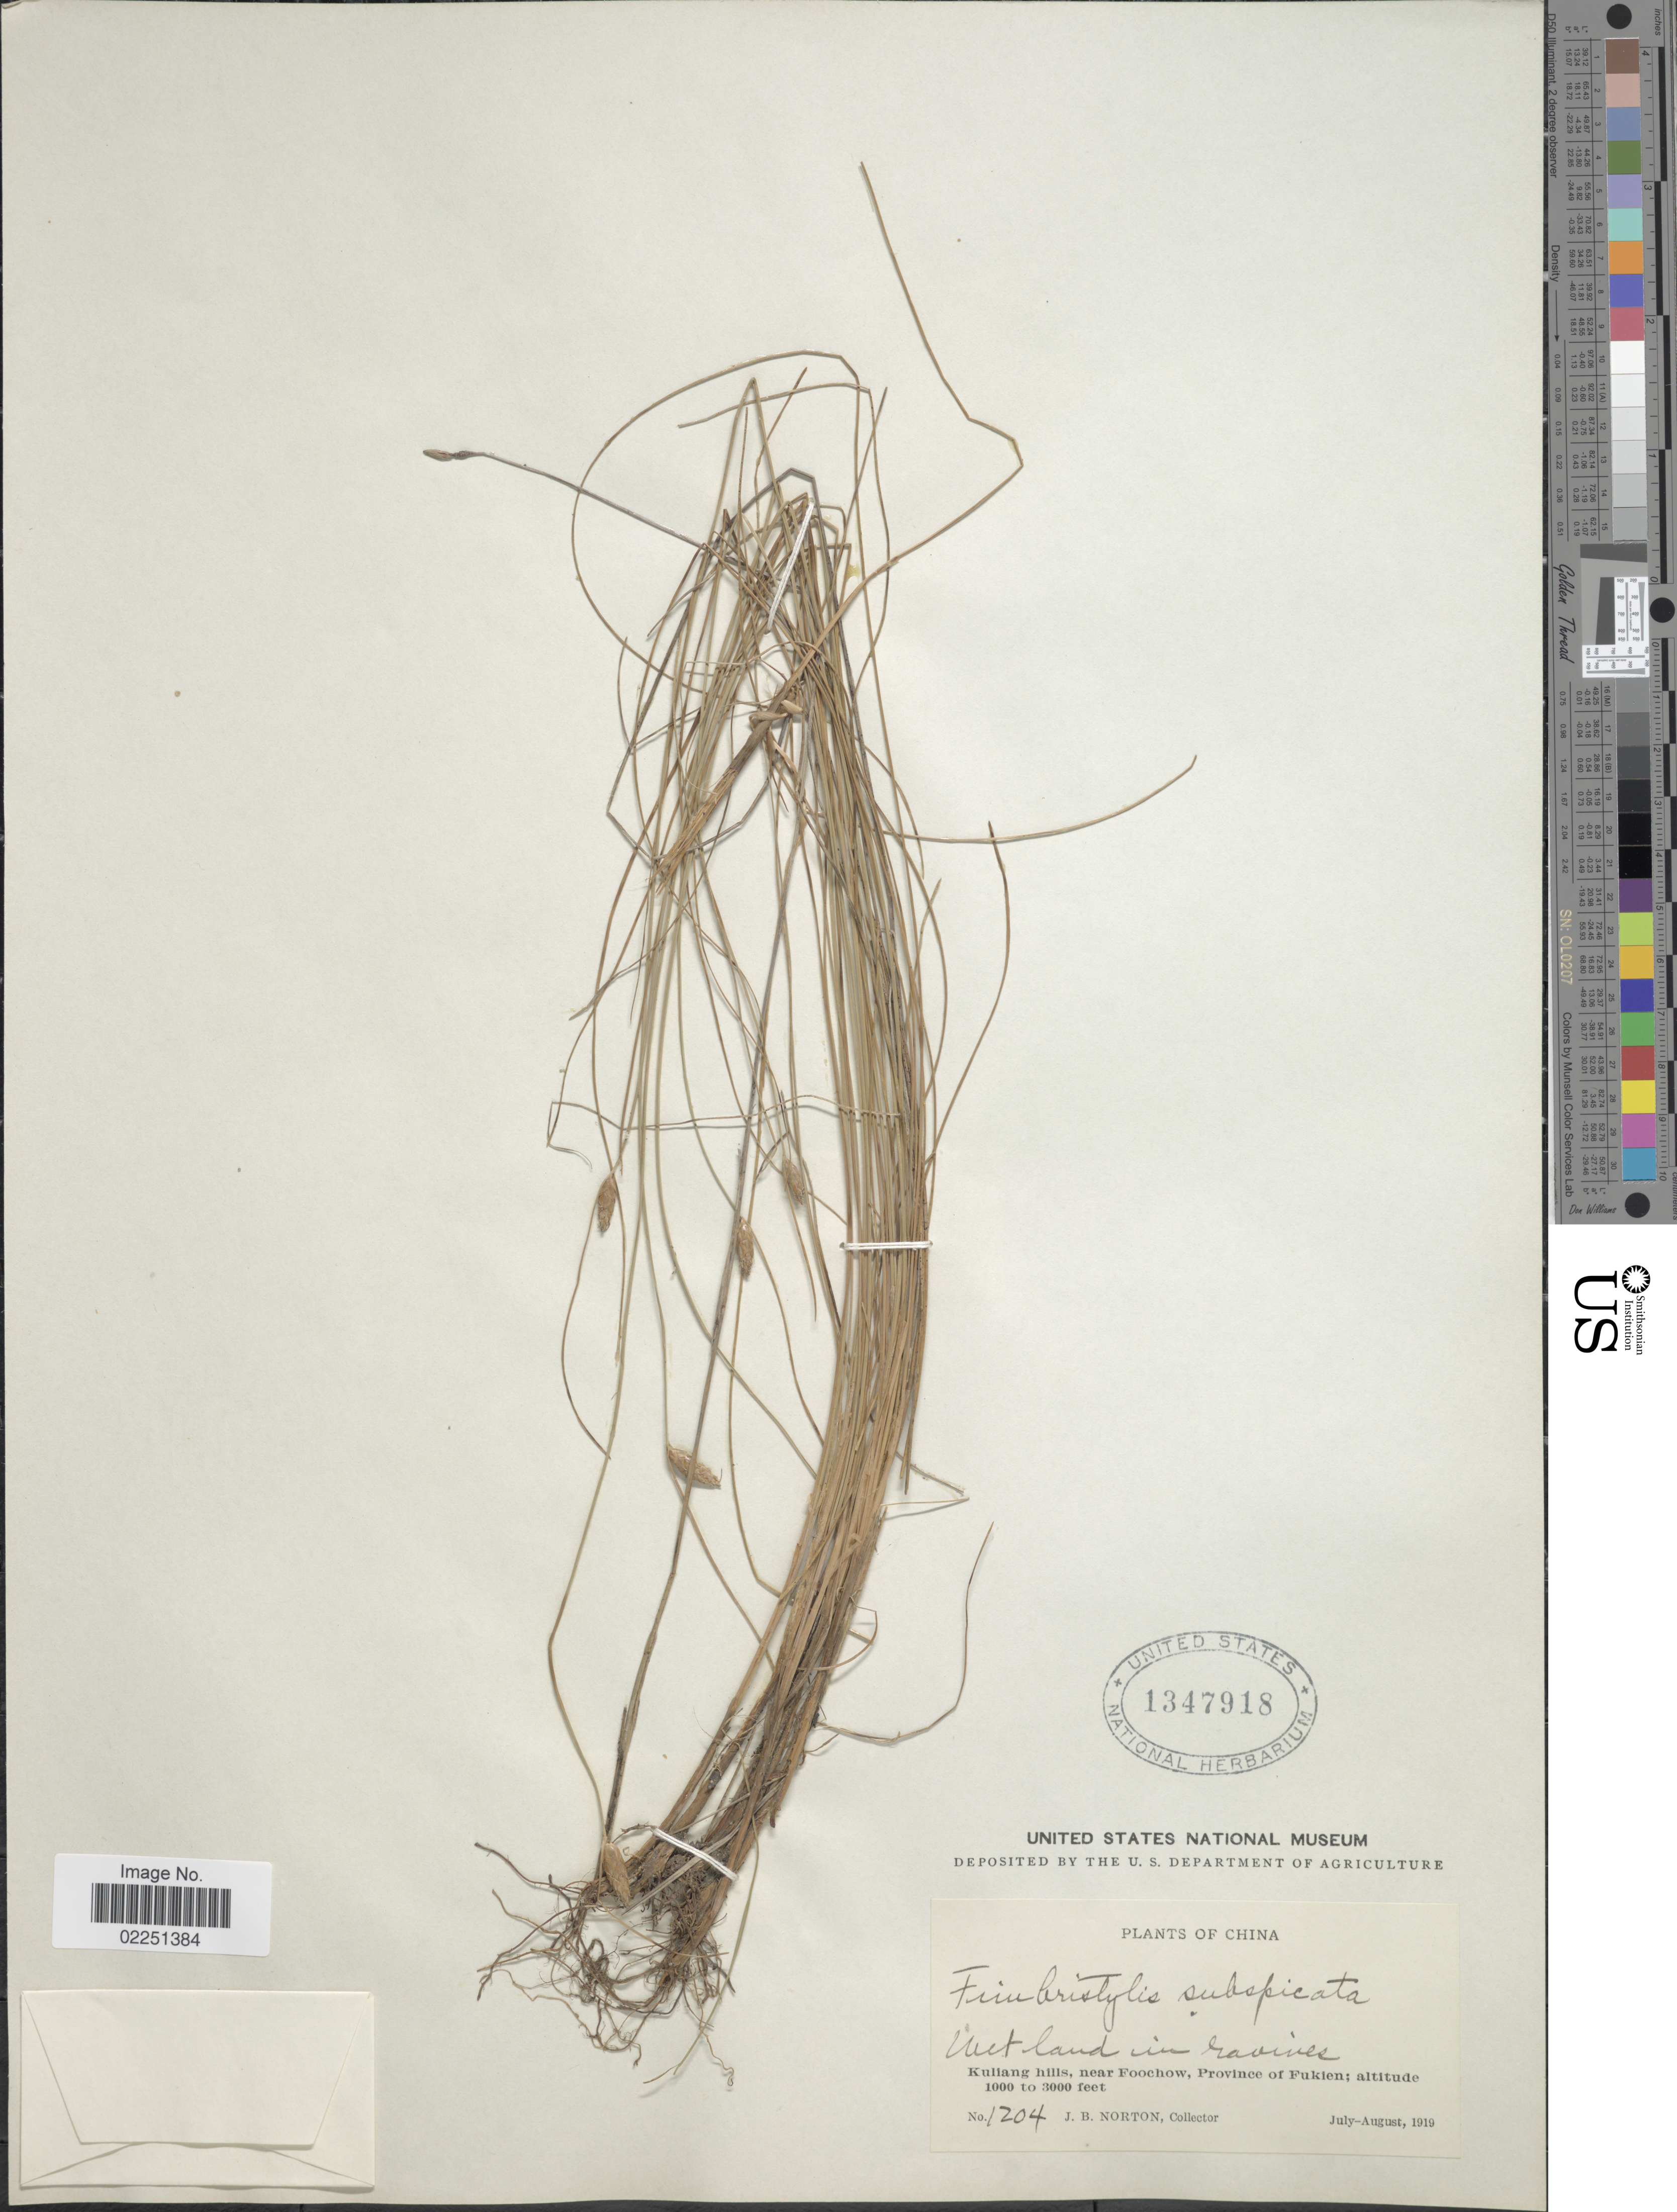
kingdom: Plantae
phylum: Tracheophyta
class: Liliopsida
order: Poales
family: Cyperaceae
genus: Fimbristylis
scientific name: Fimbristylis subbispicata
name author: Nees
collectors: J. B. Norton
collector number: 1204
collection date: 1919-07/1919-08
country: China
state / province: Fujian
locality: Kuliang hills, near Foochow, Province of Fukien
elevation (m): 305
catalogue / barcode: US 1347918